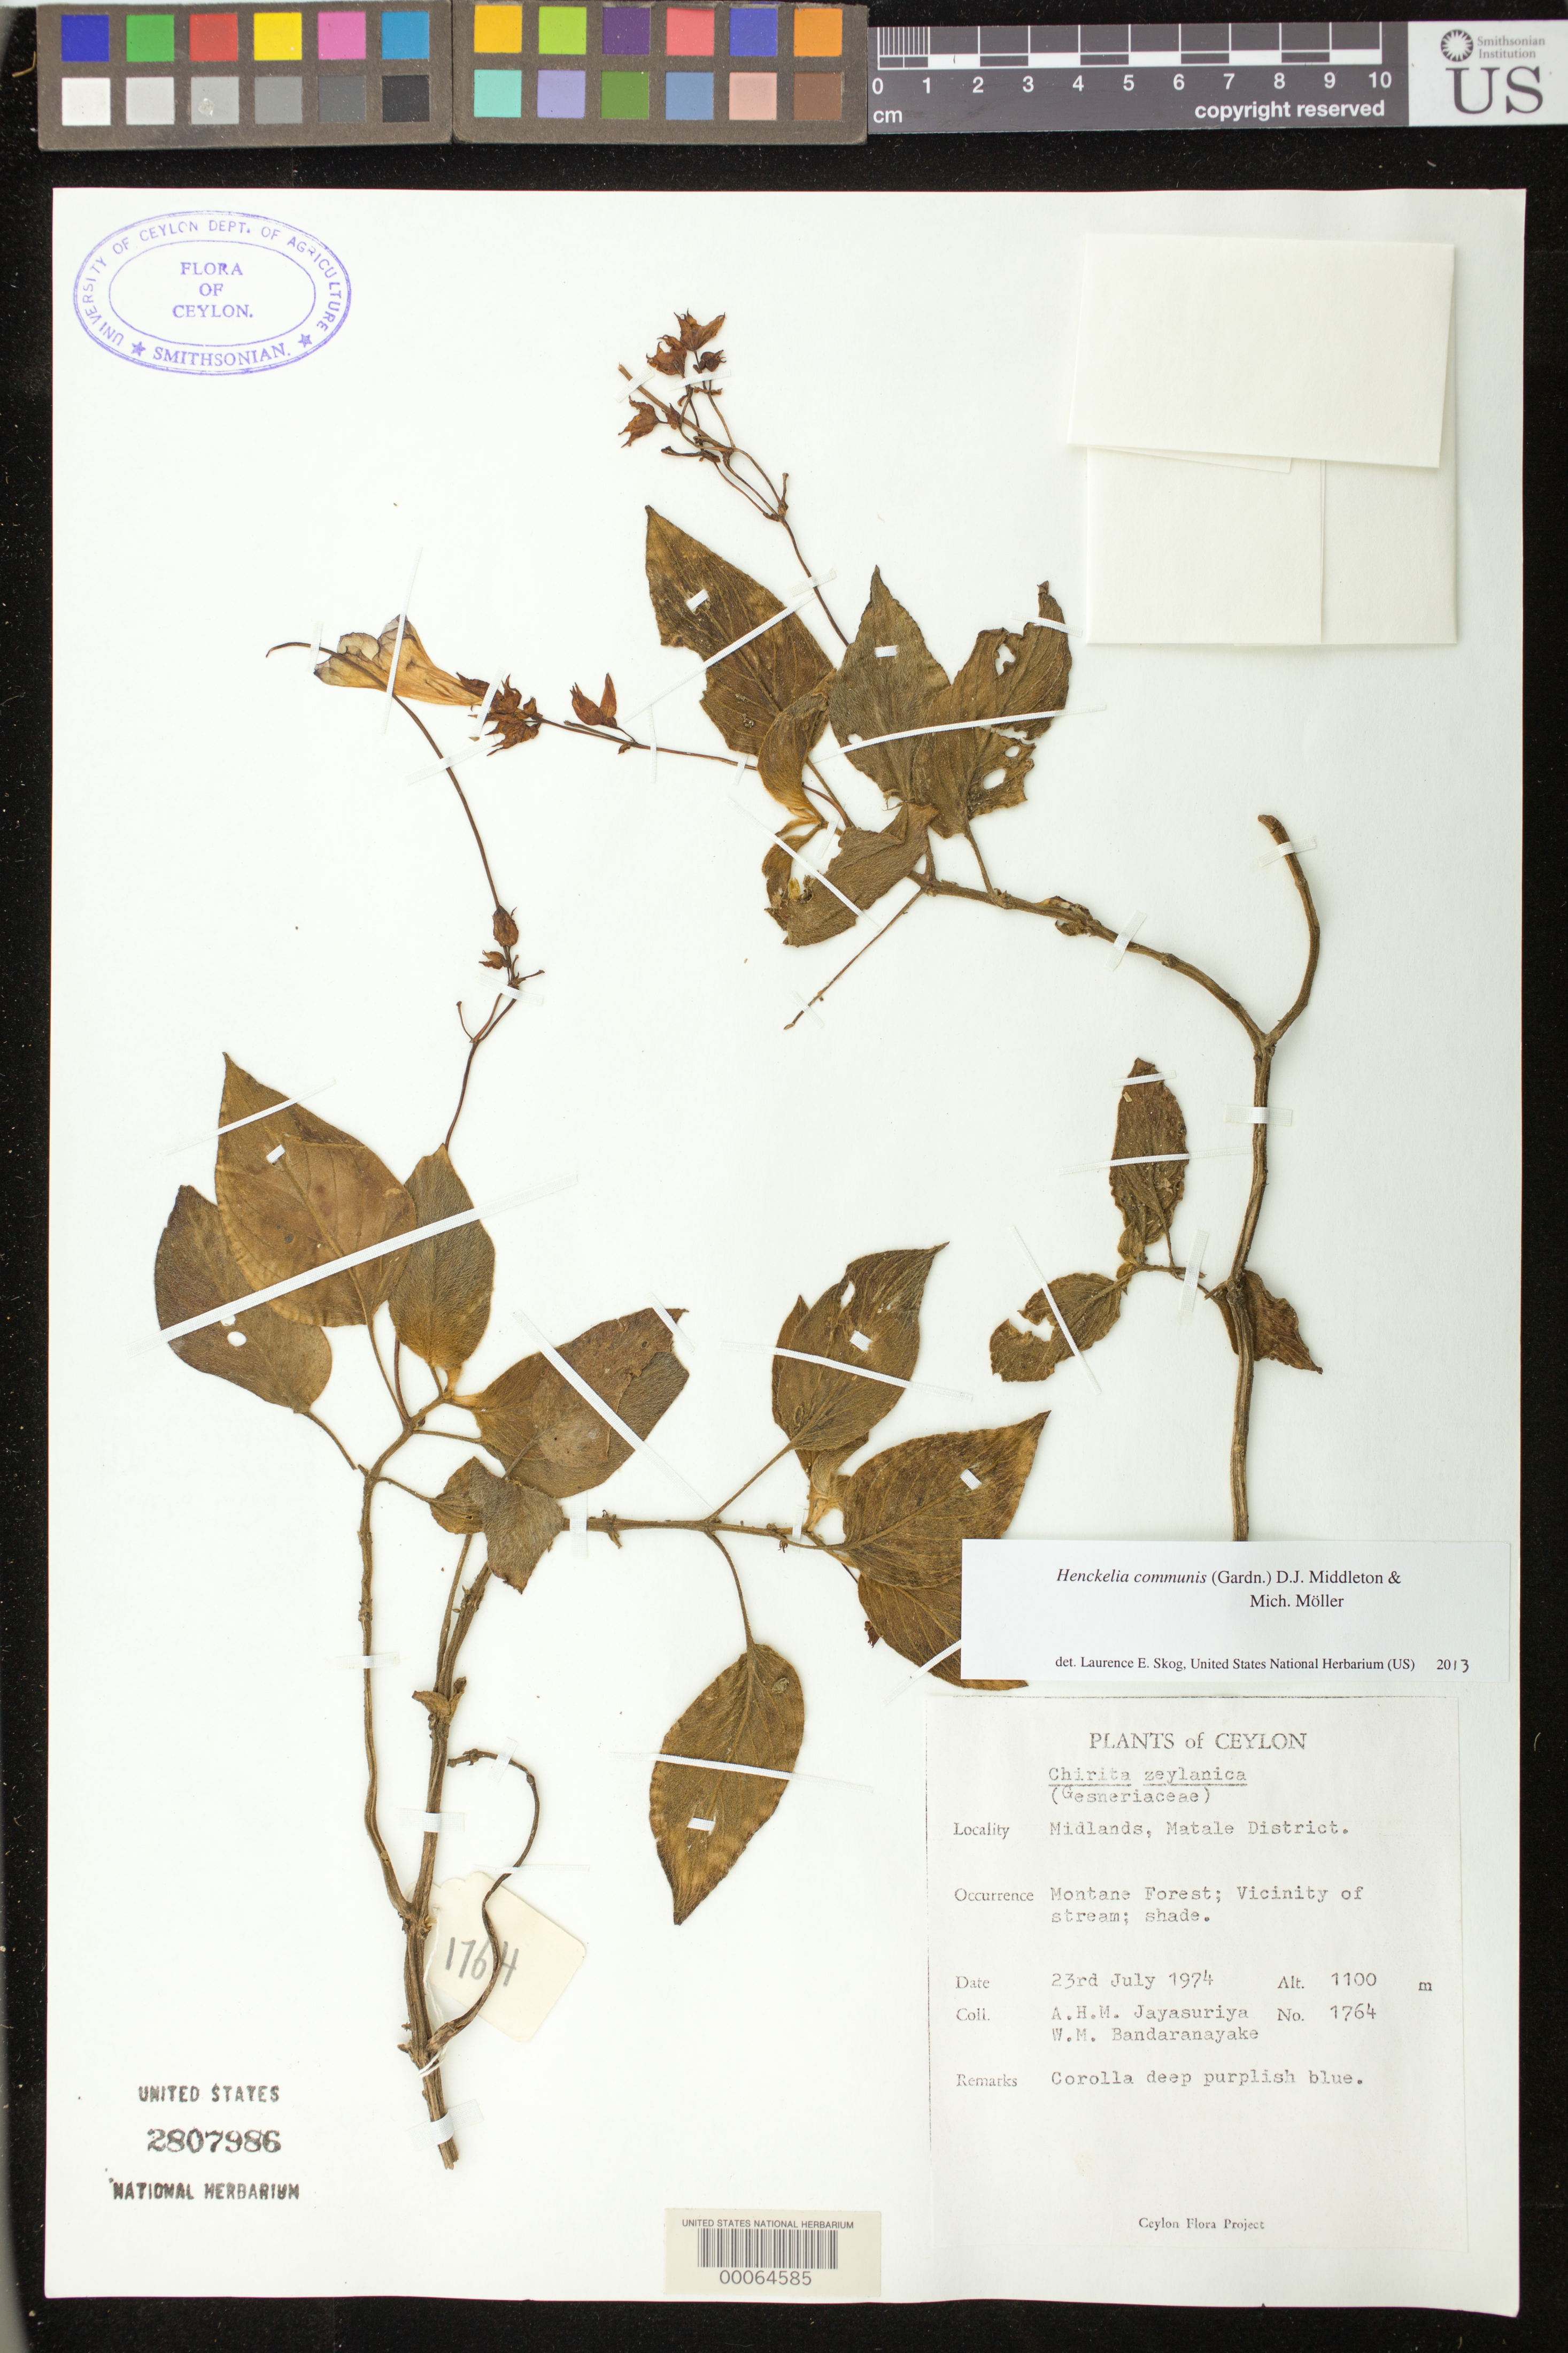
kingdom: Plantae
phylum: Tracheophyta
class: Magnoliopsida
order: Lamiales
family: Gesneriaceae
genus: Henckelia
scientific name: Henckelia communis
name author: (Gardner) D.J. Middleton & Mich. Möller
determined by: Skog, Laurence E.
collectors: A. H. Jayasuriya & W. Bandaranayake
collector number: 1764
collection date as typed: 23 Jul 1974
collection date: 1974-07-23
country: Sri Lanka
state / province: Central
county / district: Matale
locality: Midlands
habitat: Montane forest, vicinity of a stream, shade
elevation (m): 1100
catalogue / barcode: US 2807986